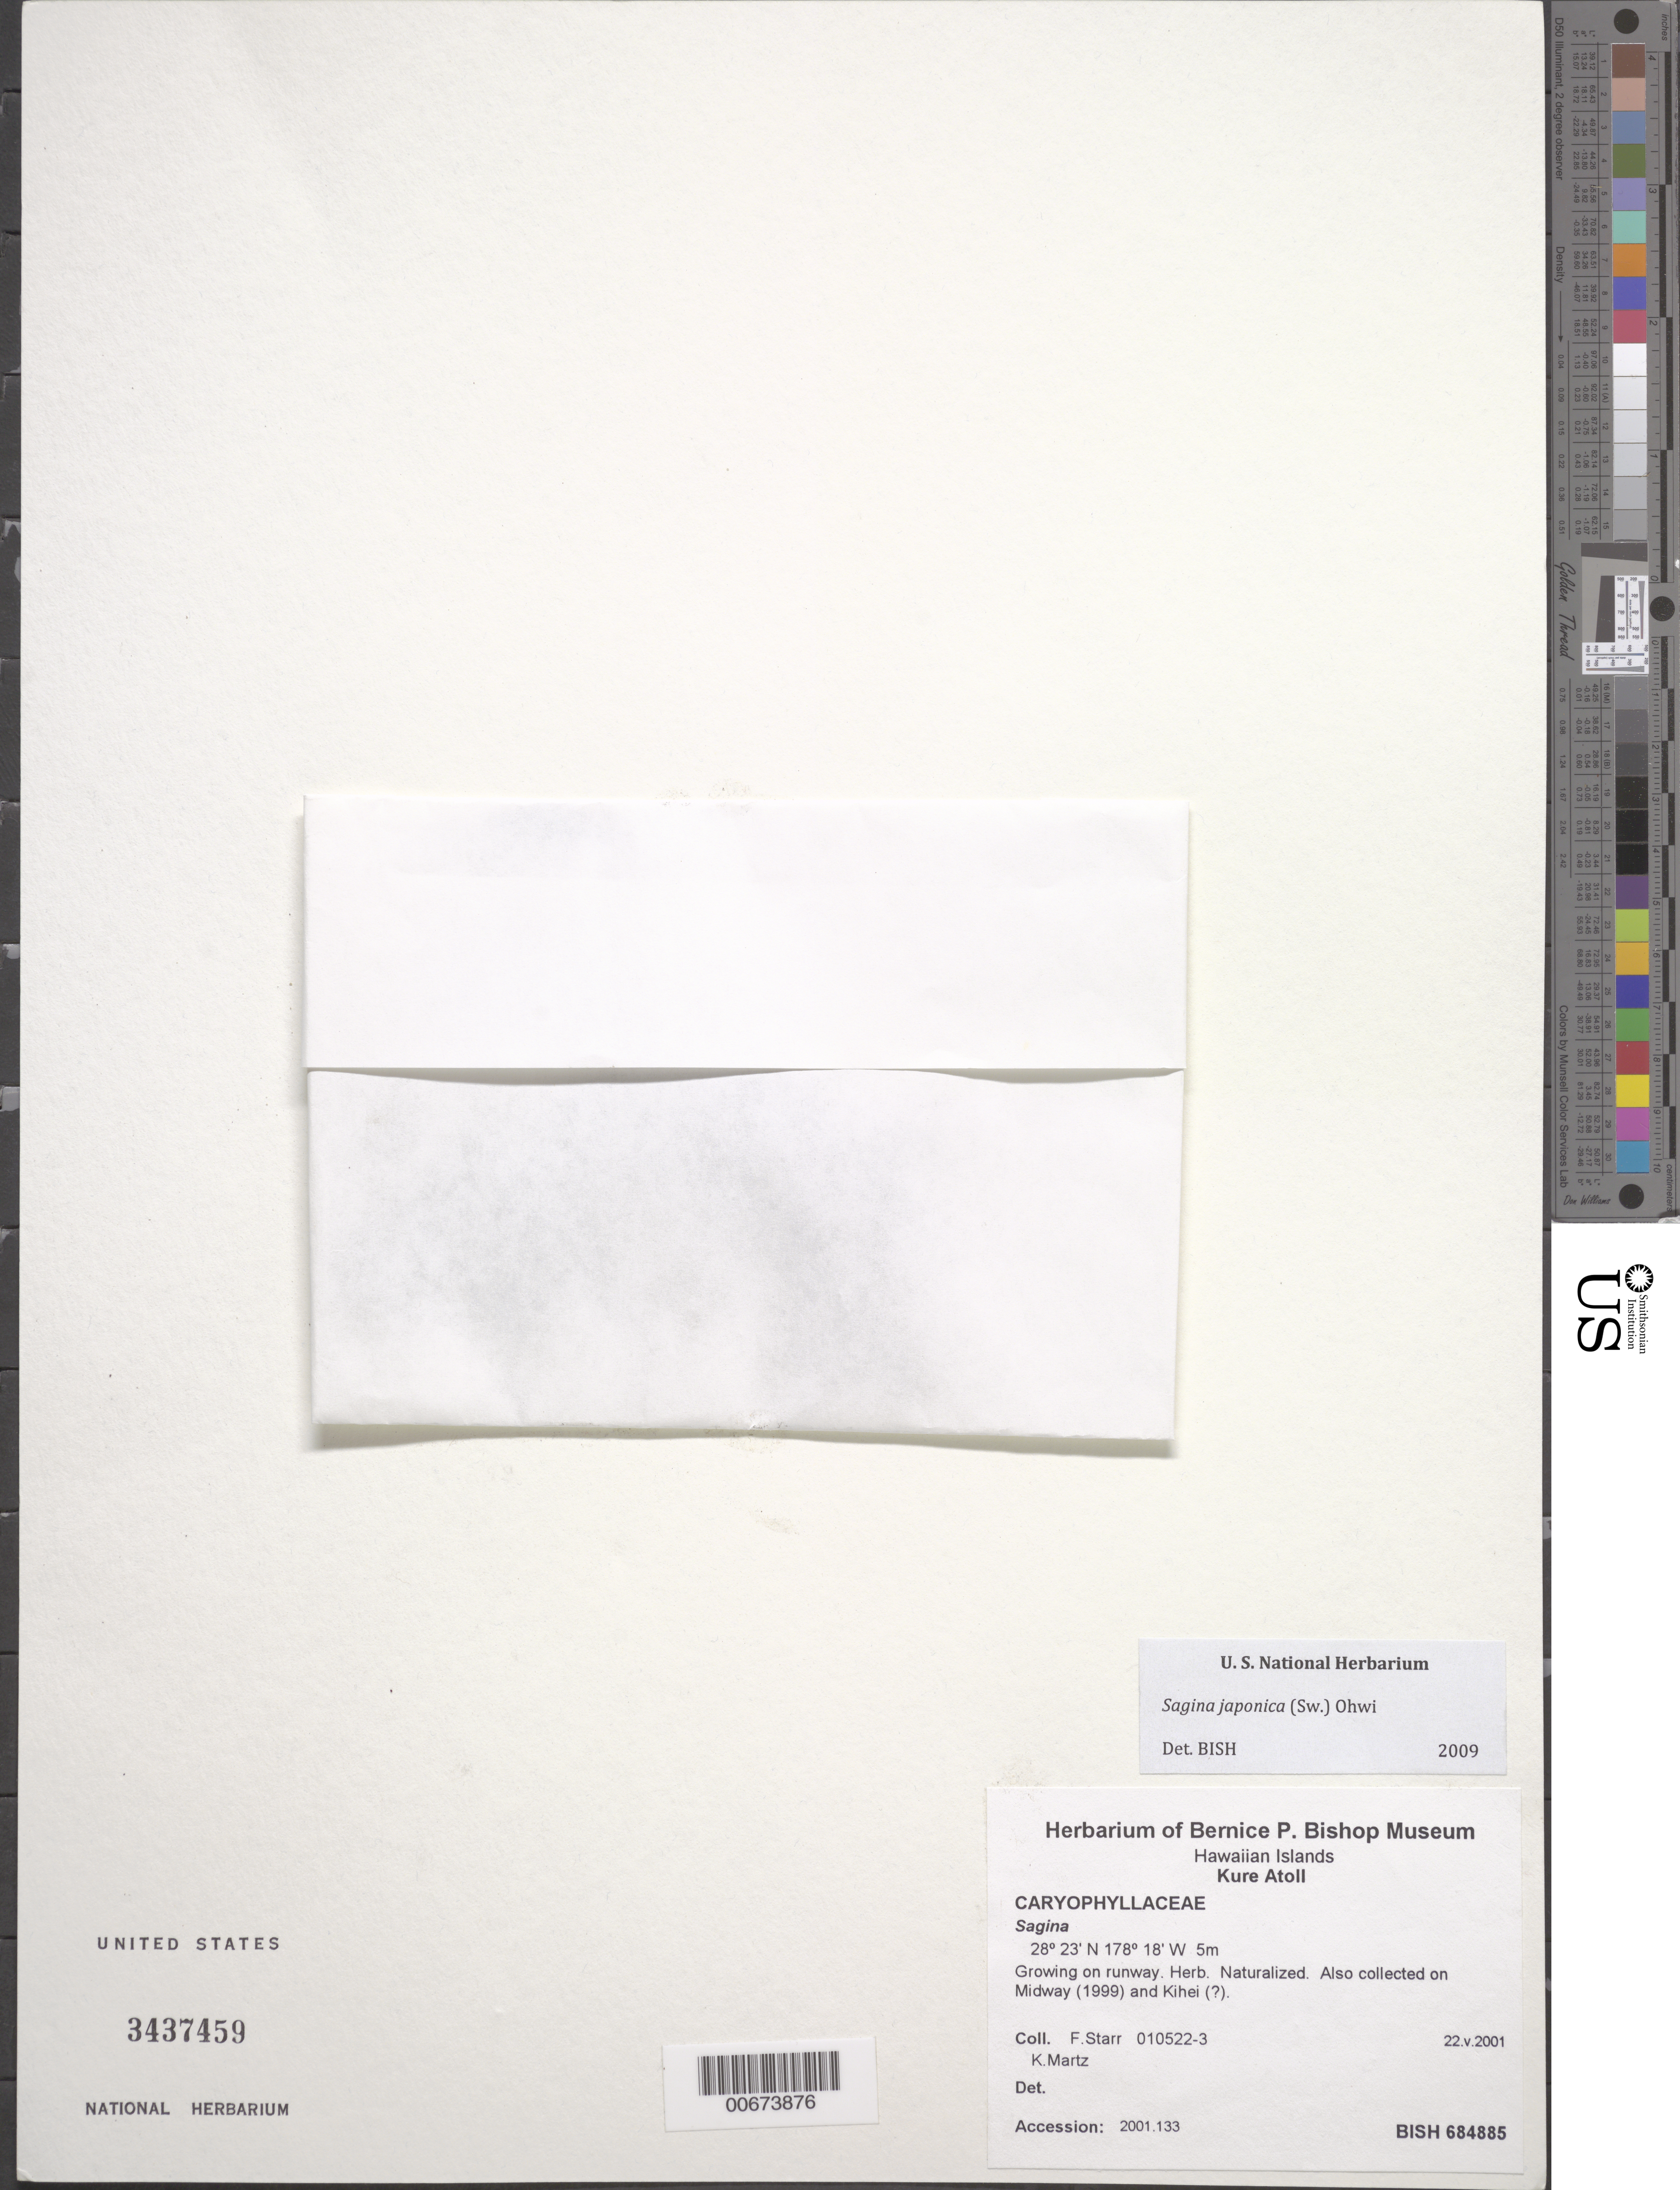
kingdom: Plantae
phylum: Tracheophyta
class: Magnoliopsida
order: Caryophyllales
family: Caryophyllaceae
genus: Sagina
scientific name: Sagina japonica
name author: (Sw.) Ohwi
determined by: (BISH) Bernice P. Bishop Museum (UNITED STATES)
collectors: F. Starr & K. Martz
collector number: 010522-3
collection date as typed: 22 May 2001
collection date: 2001-05-22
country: United States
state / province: Hawaii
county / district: Honolulu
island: Kure Atoll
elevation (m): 5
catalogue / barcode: US 3437459